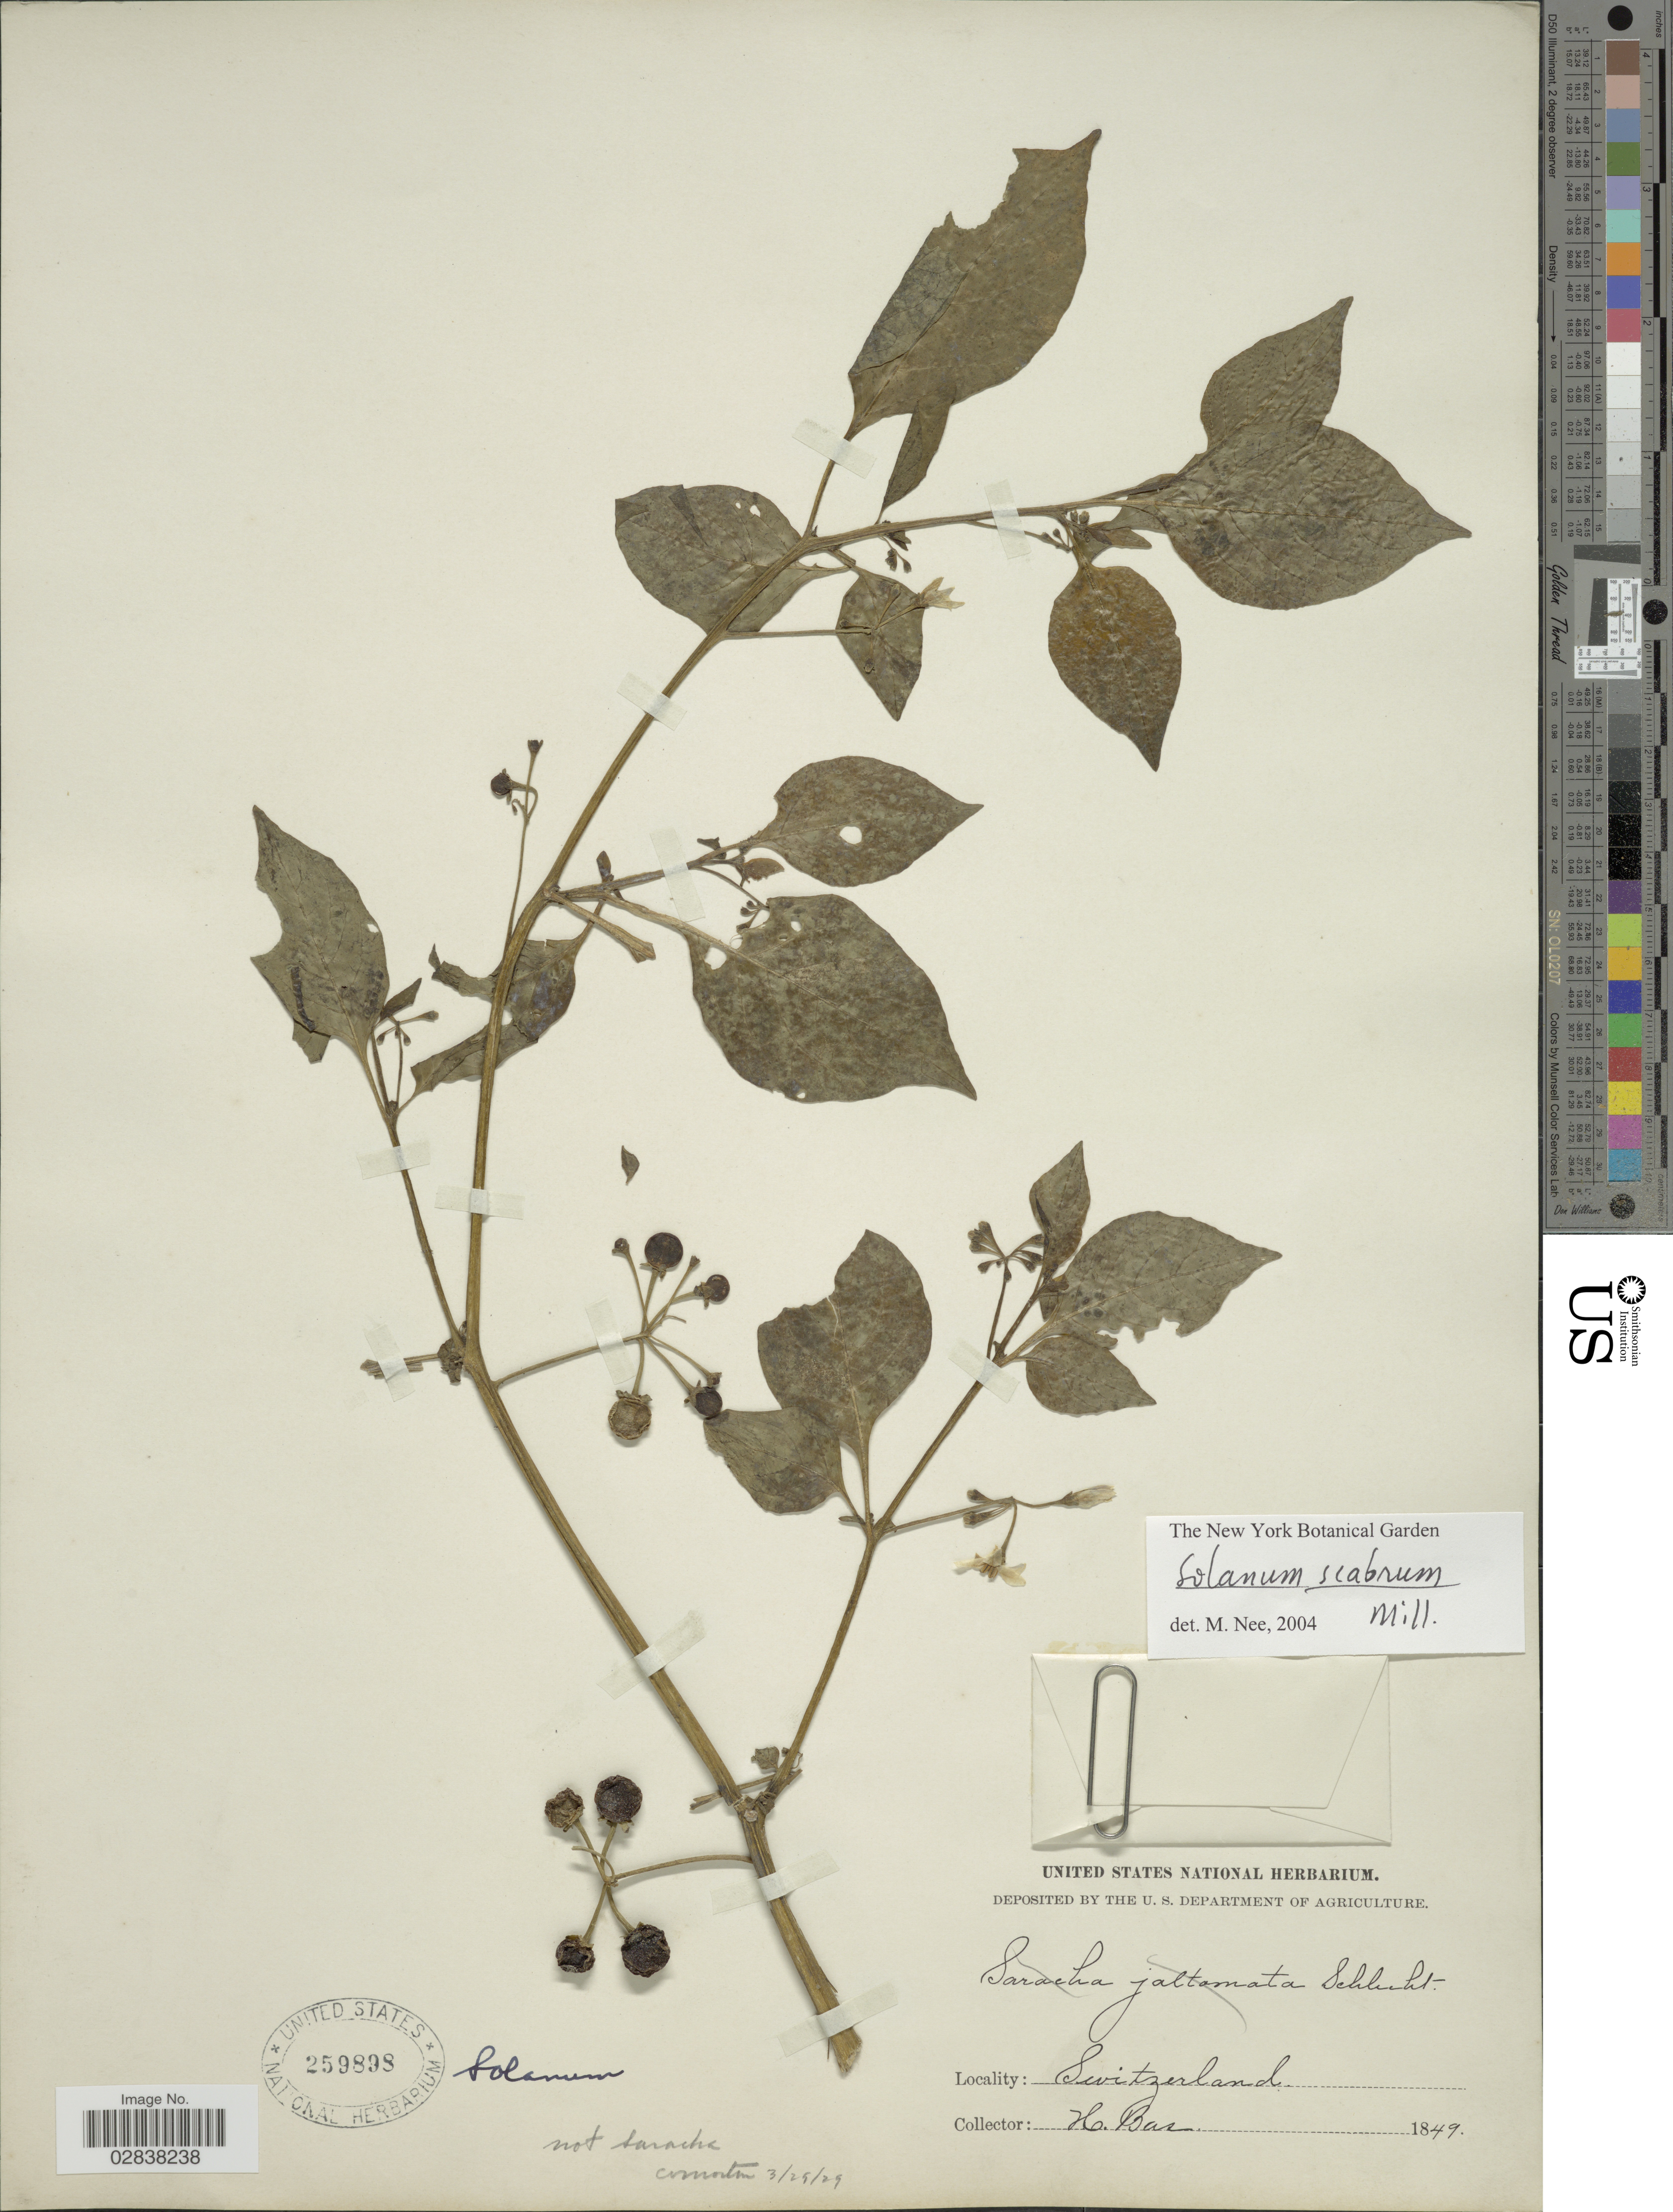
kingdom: Plantae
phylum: Tracheophyta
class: Magnoliopsida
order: Solanales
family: Solanaceae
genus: Solanum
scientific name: Solanum scabrum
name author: Mill.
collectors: H. Bas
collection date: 1849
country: Switzerland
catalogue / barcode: US 259898